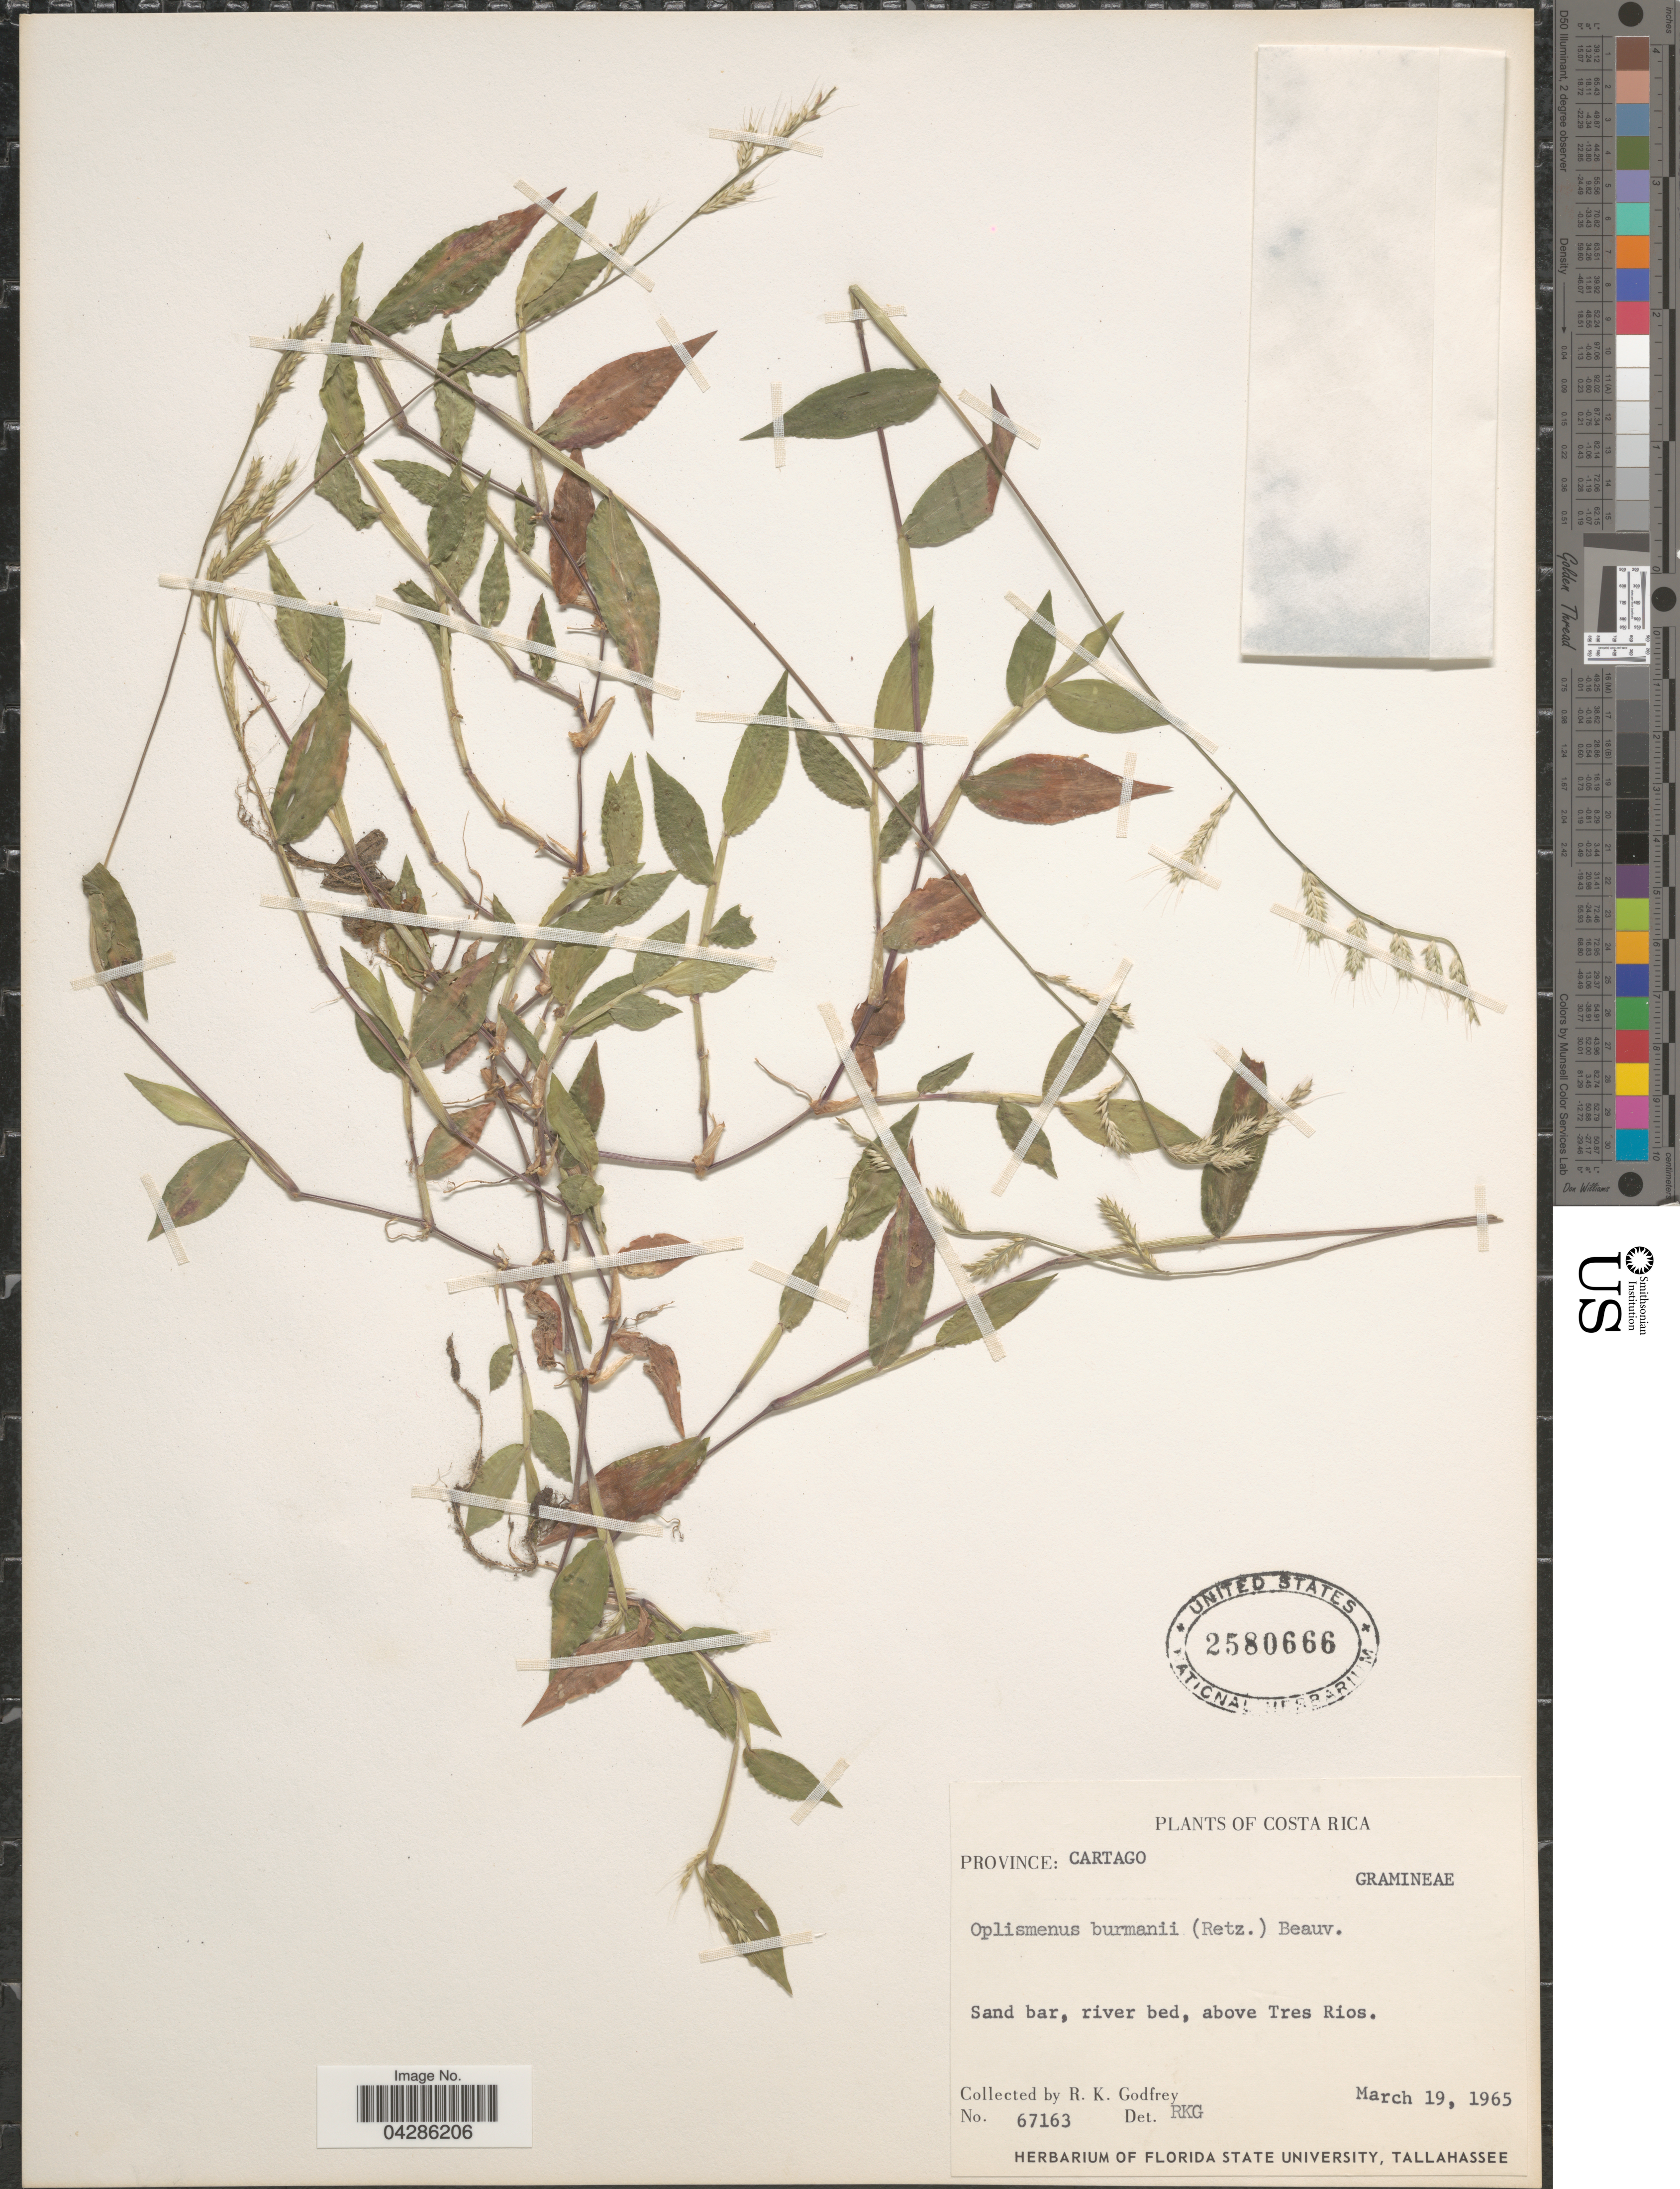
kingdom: Plantae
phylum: Tracheophyta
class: Liliopsida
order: Poales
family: Poaceae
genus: Oplismenus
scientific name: Oplismenus burmannii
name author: (Retz.) P. Beauv.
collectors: R. K. Godfrey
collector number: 67163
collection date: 1965-03-19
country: Costa Rica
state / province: Cartago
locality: Sand bar, river bed, above Tres Rios.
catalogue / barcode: US 2580666